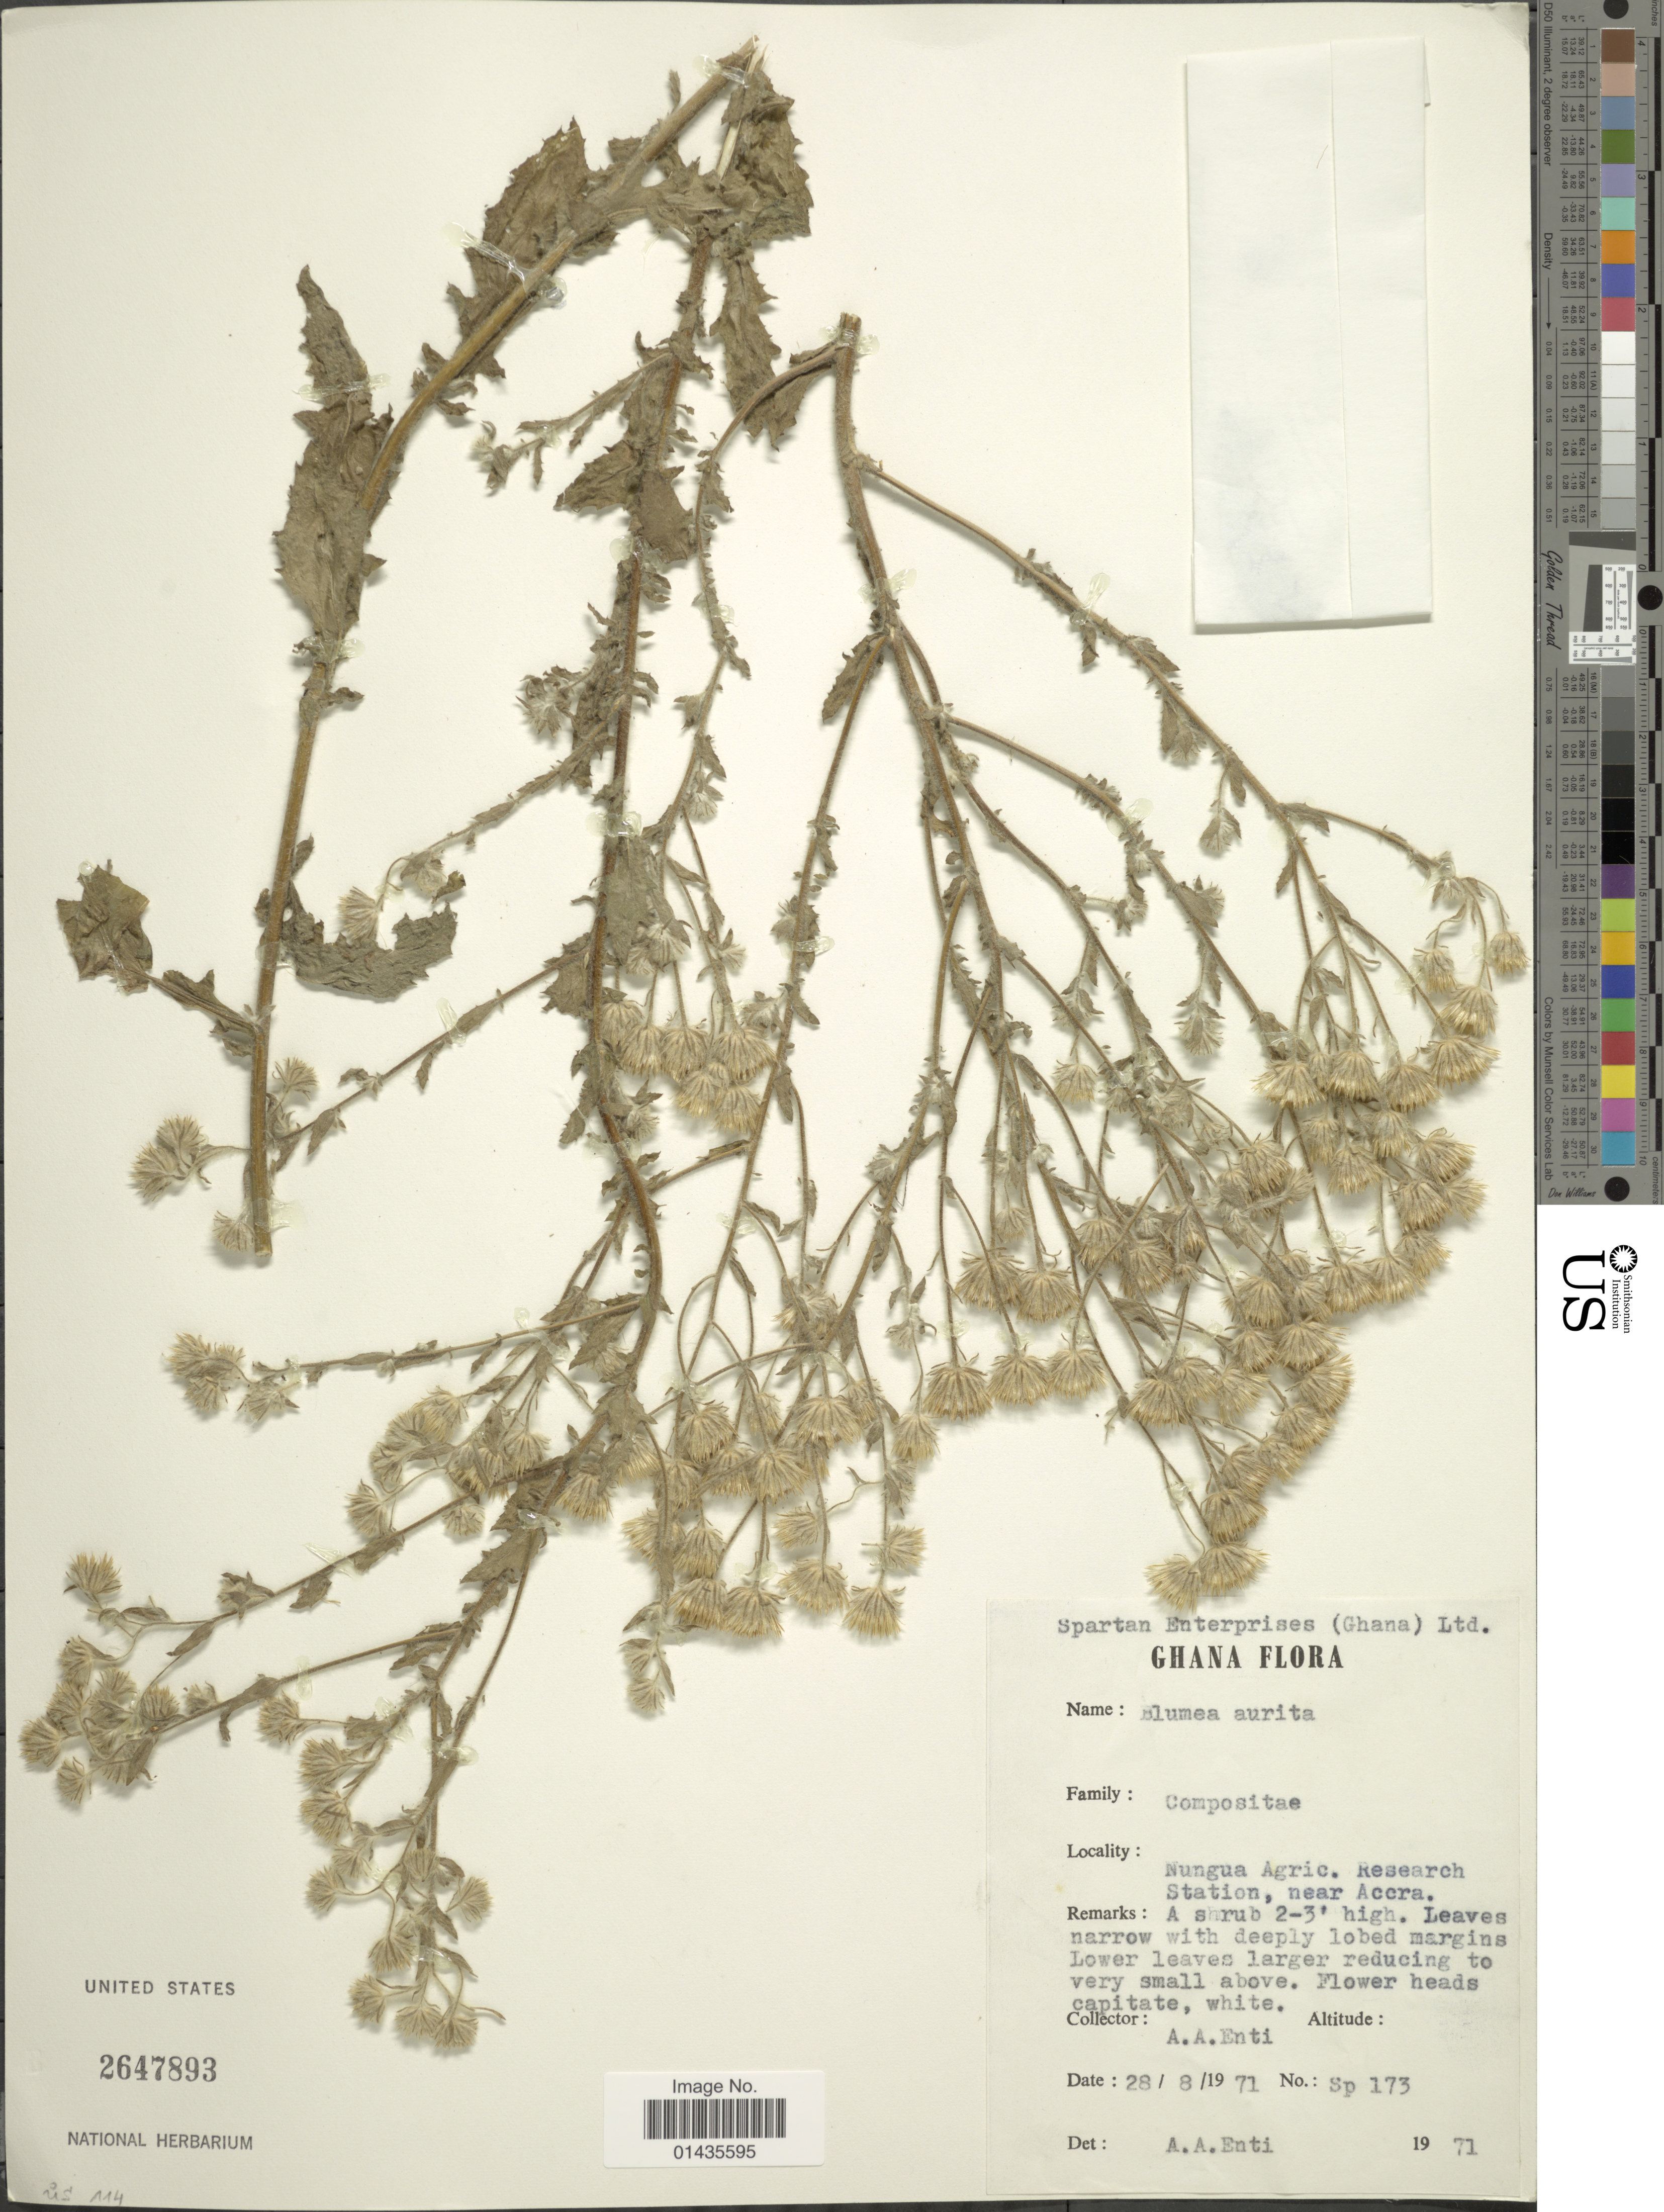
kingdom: Plantae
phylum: Tracheophyta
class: Magnoliopsida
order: Asterales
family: Asteraceae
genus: Blumea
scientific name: Blumea aurita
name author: (L. f.) DC.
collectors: A. Enti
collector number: Sp173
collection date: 1971-08-28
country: Ghana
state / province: Greater Accra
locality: Nungua Agric. Research Station, near Accra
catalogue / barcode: US 2647893